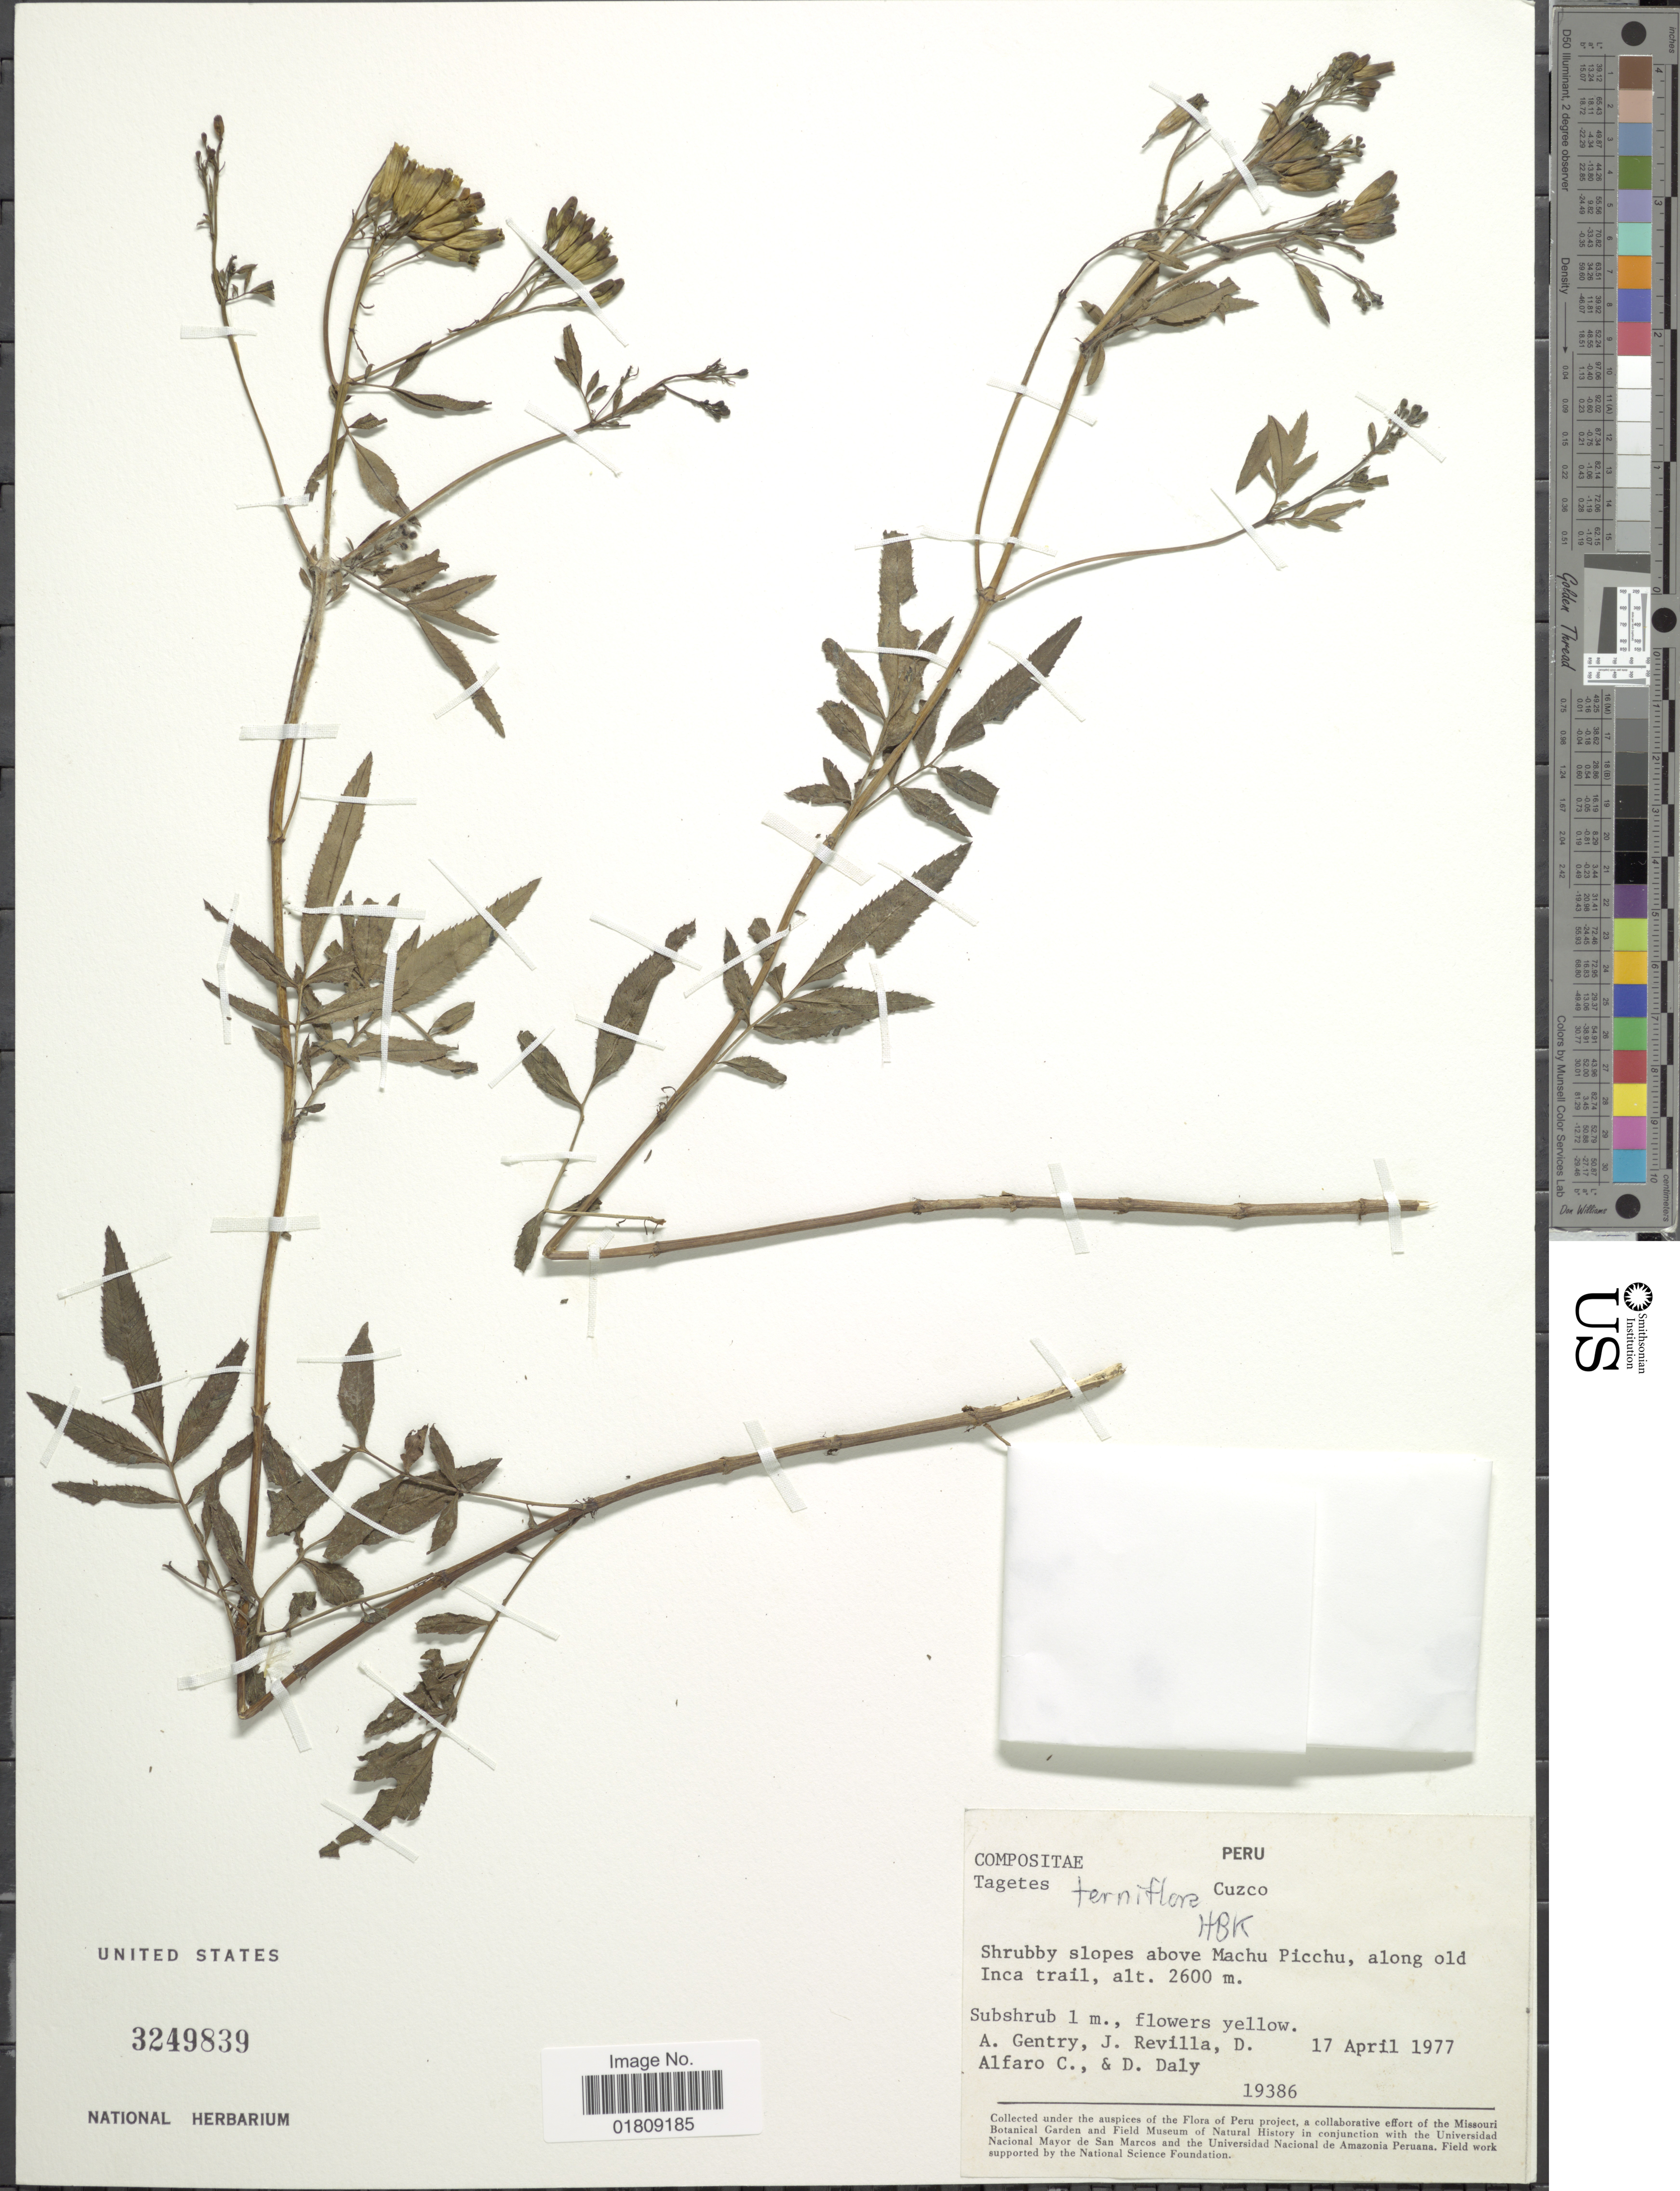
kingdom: Plantae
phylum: Tracheophyta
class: Magnoliopsida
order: Asterales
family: Asteraceae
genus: Tagetes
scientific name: Tagetes terniflora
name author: Kunth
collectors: A. H. Gentry, J. Revilla, D. Alfaro Castaneda & D. C. Daly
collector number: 19386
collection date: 1977-04-17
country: Peru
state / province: Cusco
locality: Slopes above Machu Picchu, along old Inca trail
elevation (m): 2600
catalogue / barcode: US 3249839